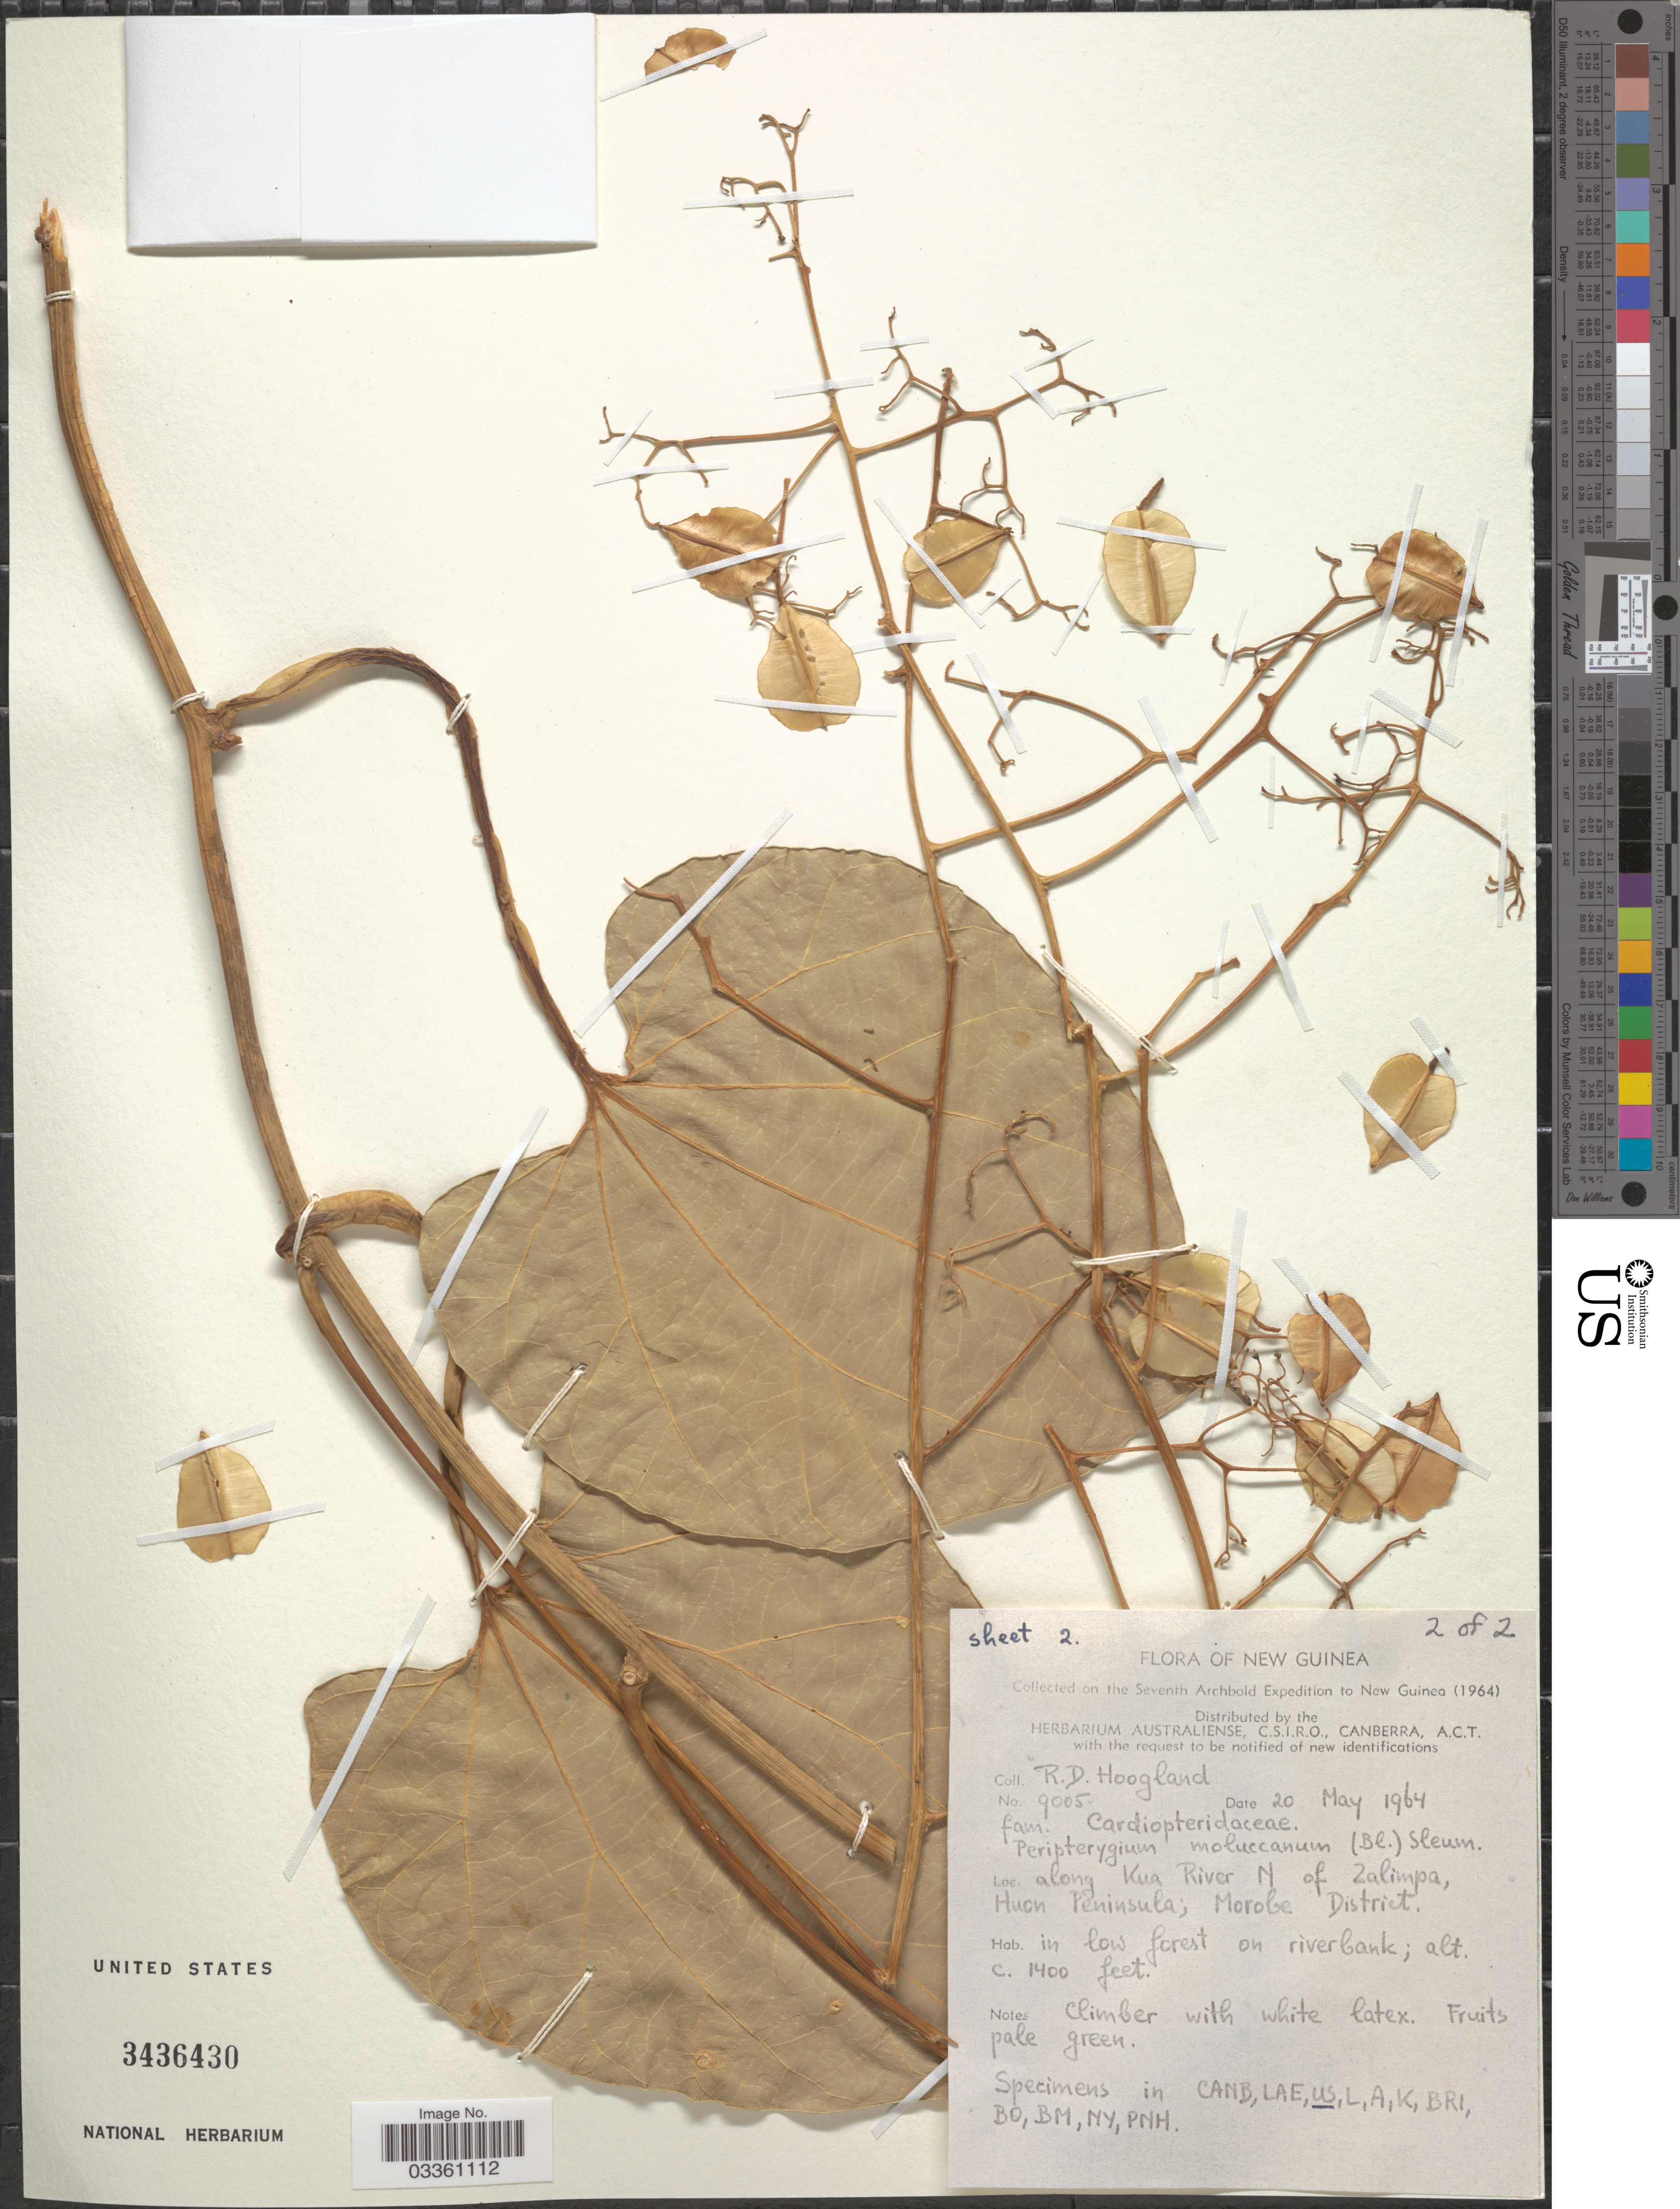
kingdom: Plantae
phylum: Tracheophyta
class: Magnoliopsida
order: Cardiopteridales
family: Cardiopteridaceae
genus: Cardiopteris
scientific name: Cardiopteris moluccana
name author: Blume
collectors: R. D. Hoogland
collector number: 9005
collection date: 1964-05-20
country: Papua New Guinea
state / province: Morobe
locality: New Guinea. Along Kua River N of Zalimpa, Huon Peninsula; Morobe District.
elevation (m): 427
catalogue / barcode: US 3463430